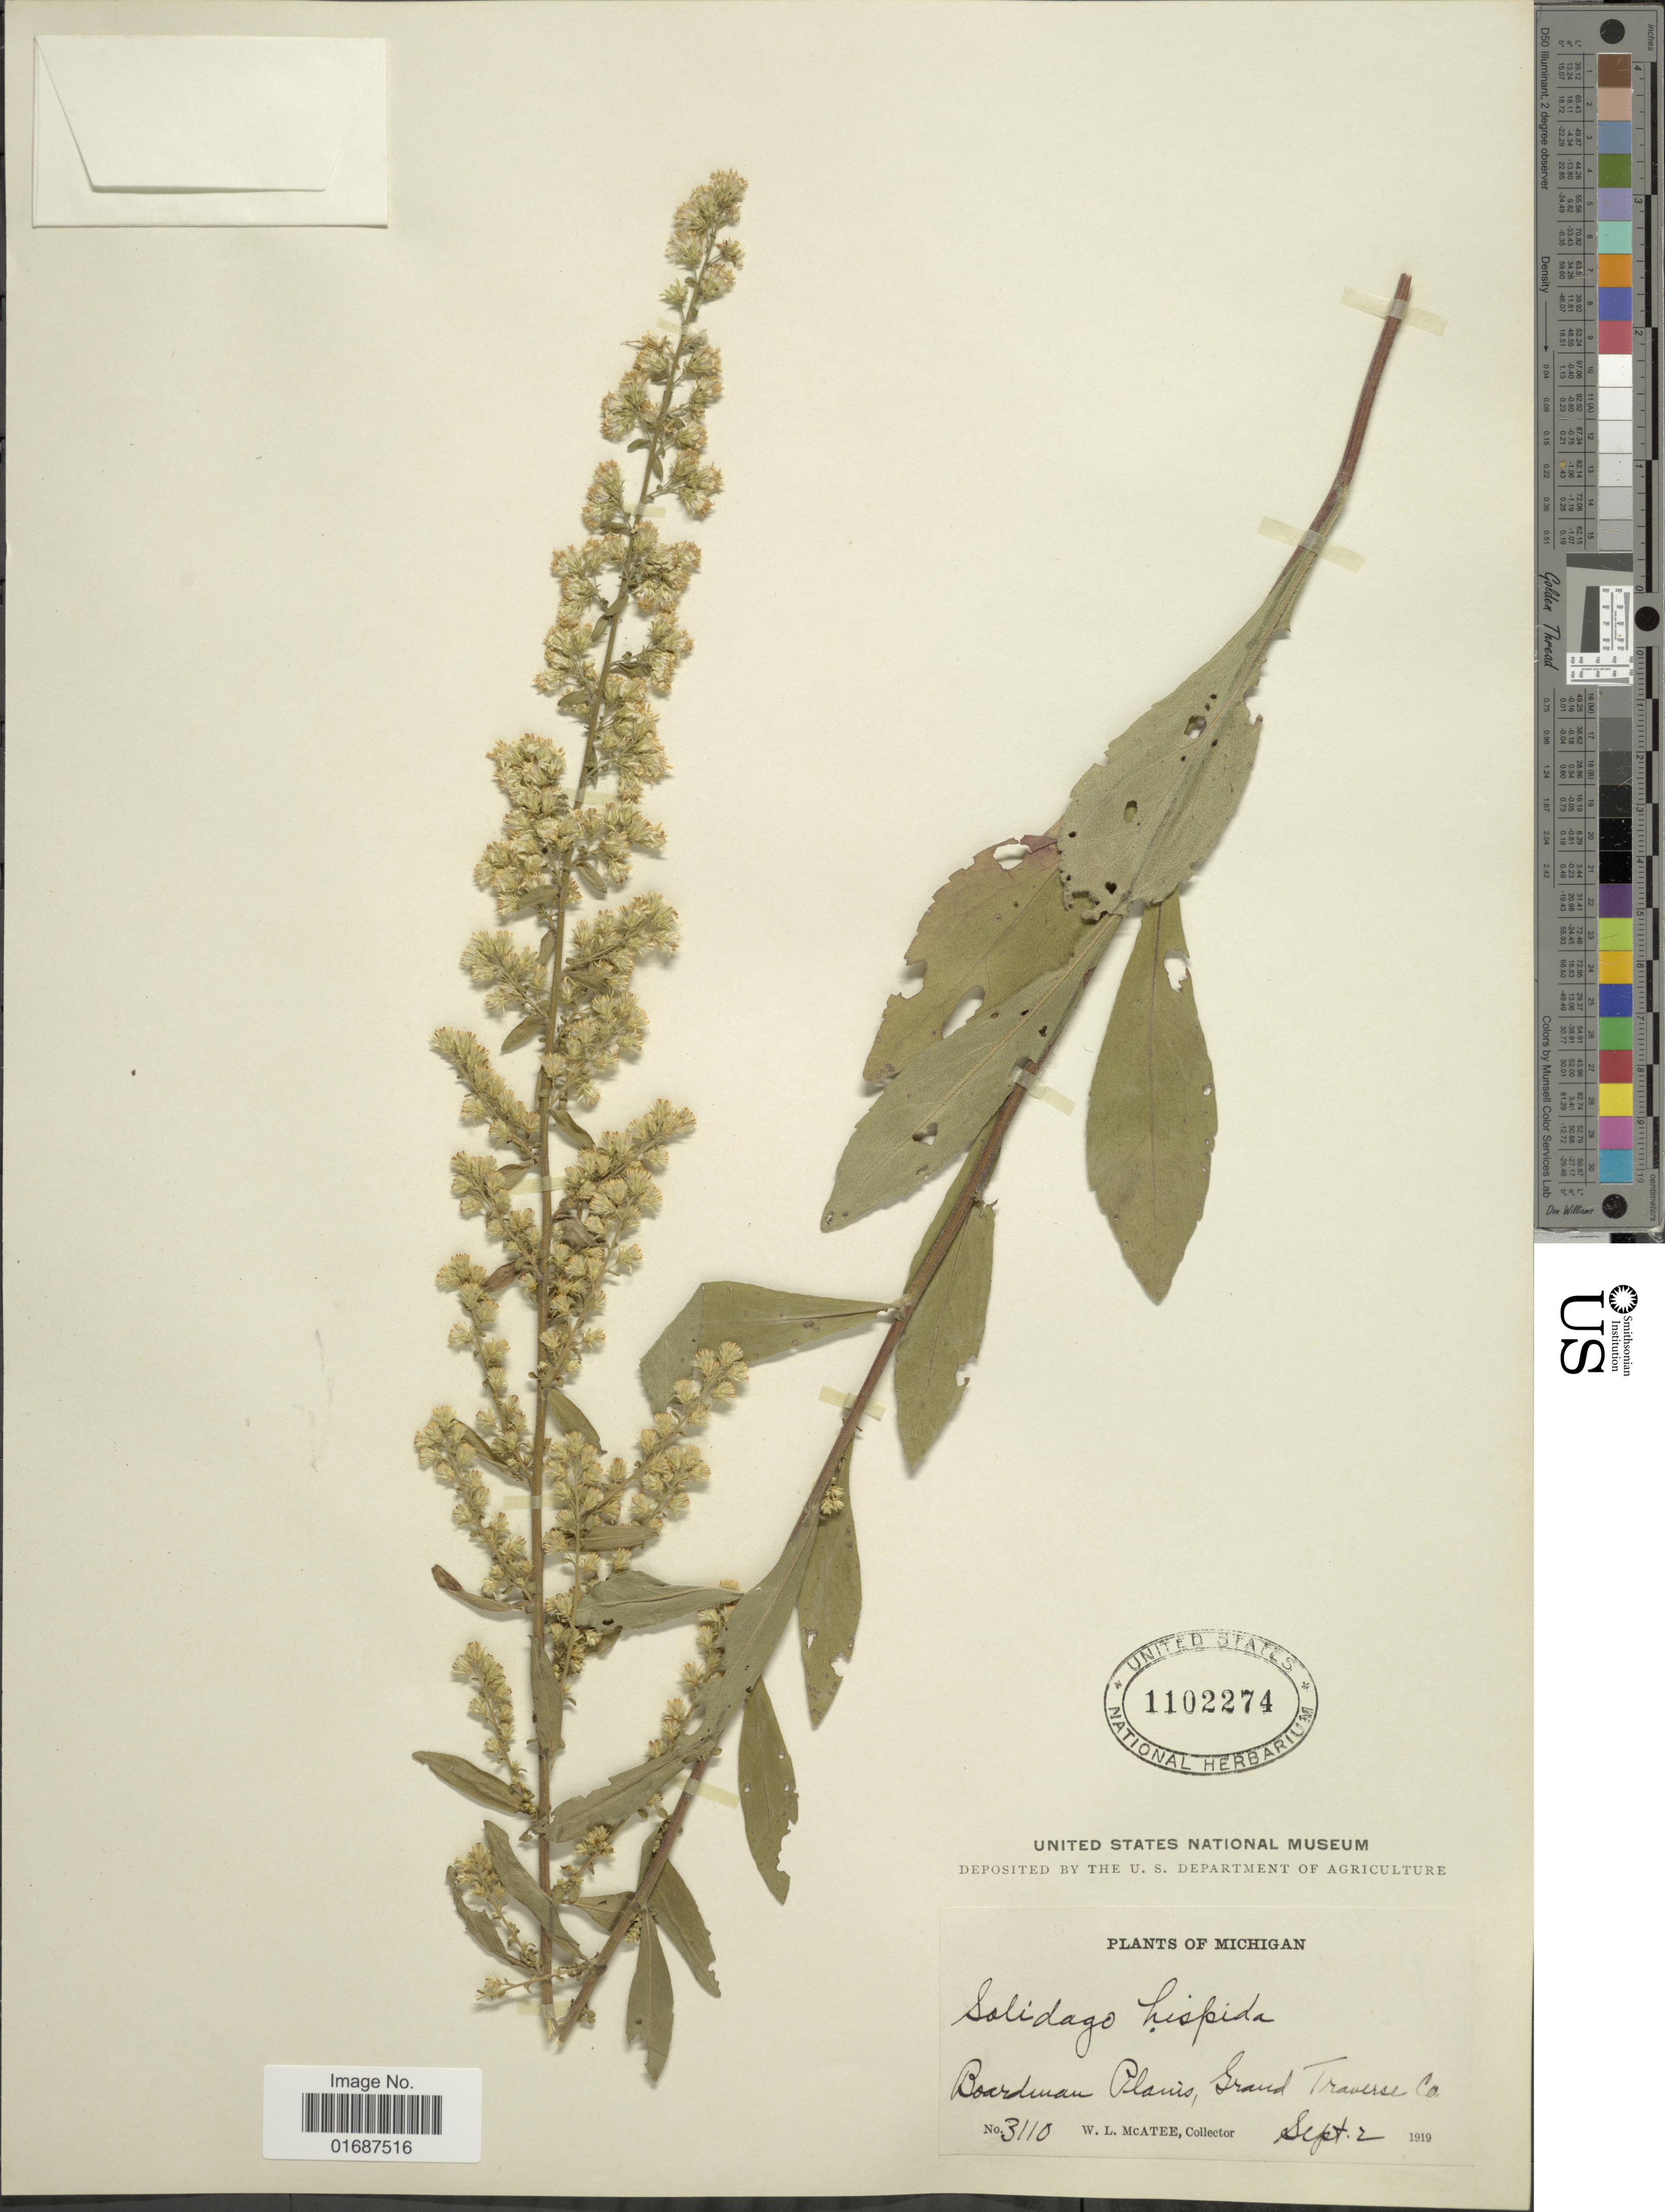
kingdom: Plantae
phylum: Tracheophyta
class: Magnoliopsida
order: Asterales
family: Asteraceae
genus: Solidago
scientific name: Solidago hispida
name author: Muhl. ex Willd.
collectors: W. McAtee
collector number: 3110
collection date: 1919-09-02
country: United States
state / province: Michigan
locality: Boardman Plains, Grand Traverse Co.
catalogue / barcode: US 1102274